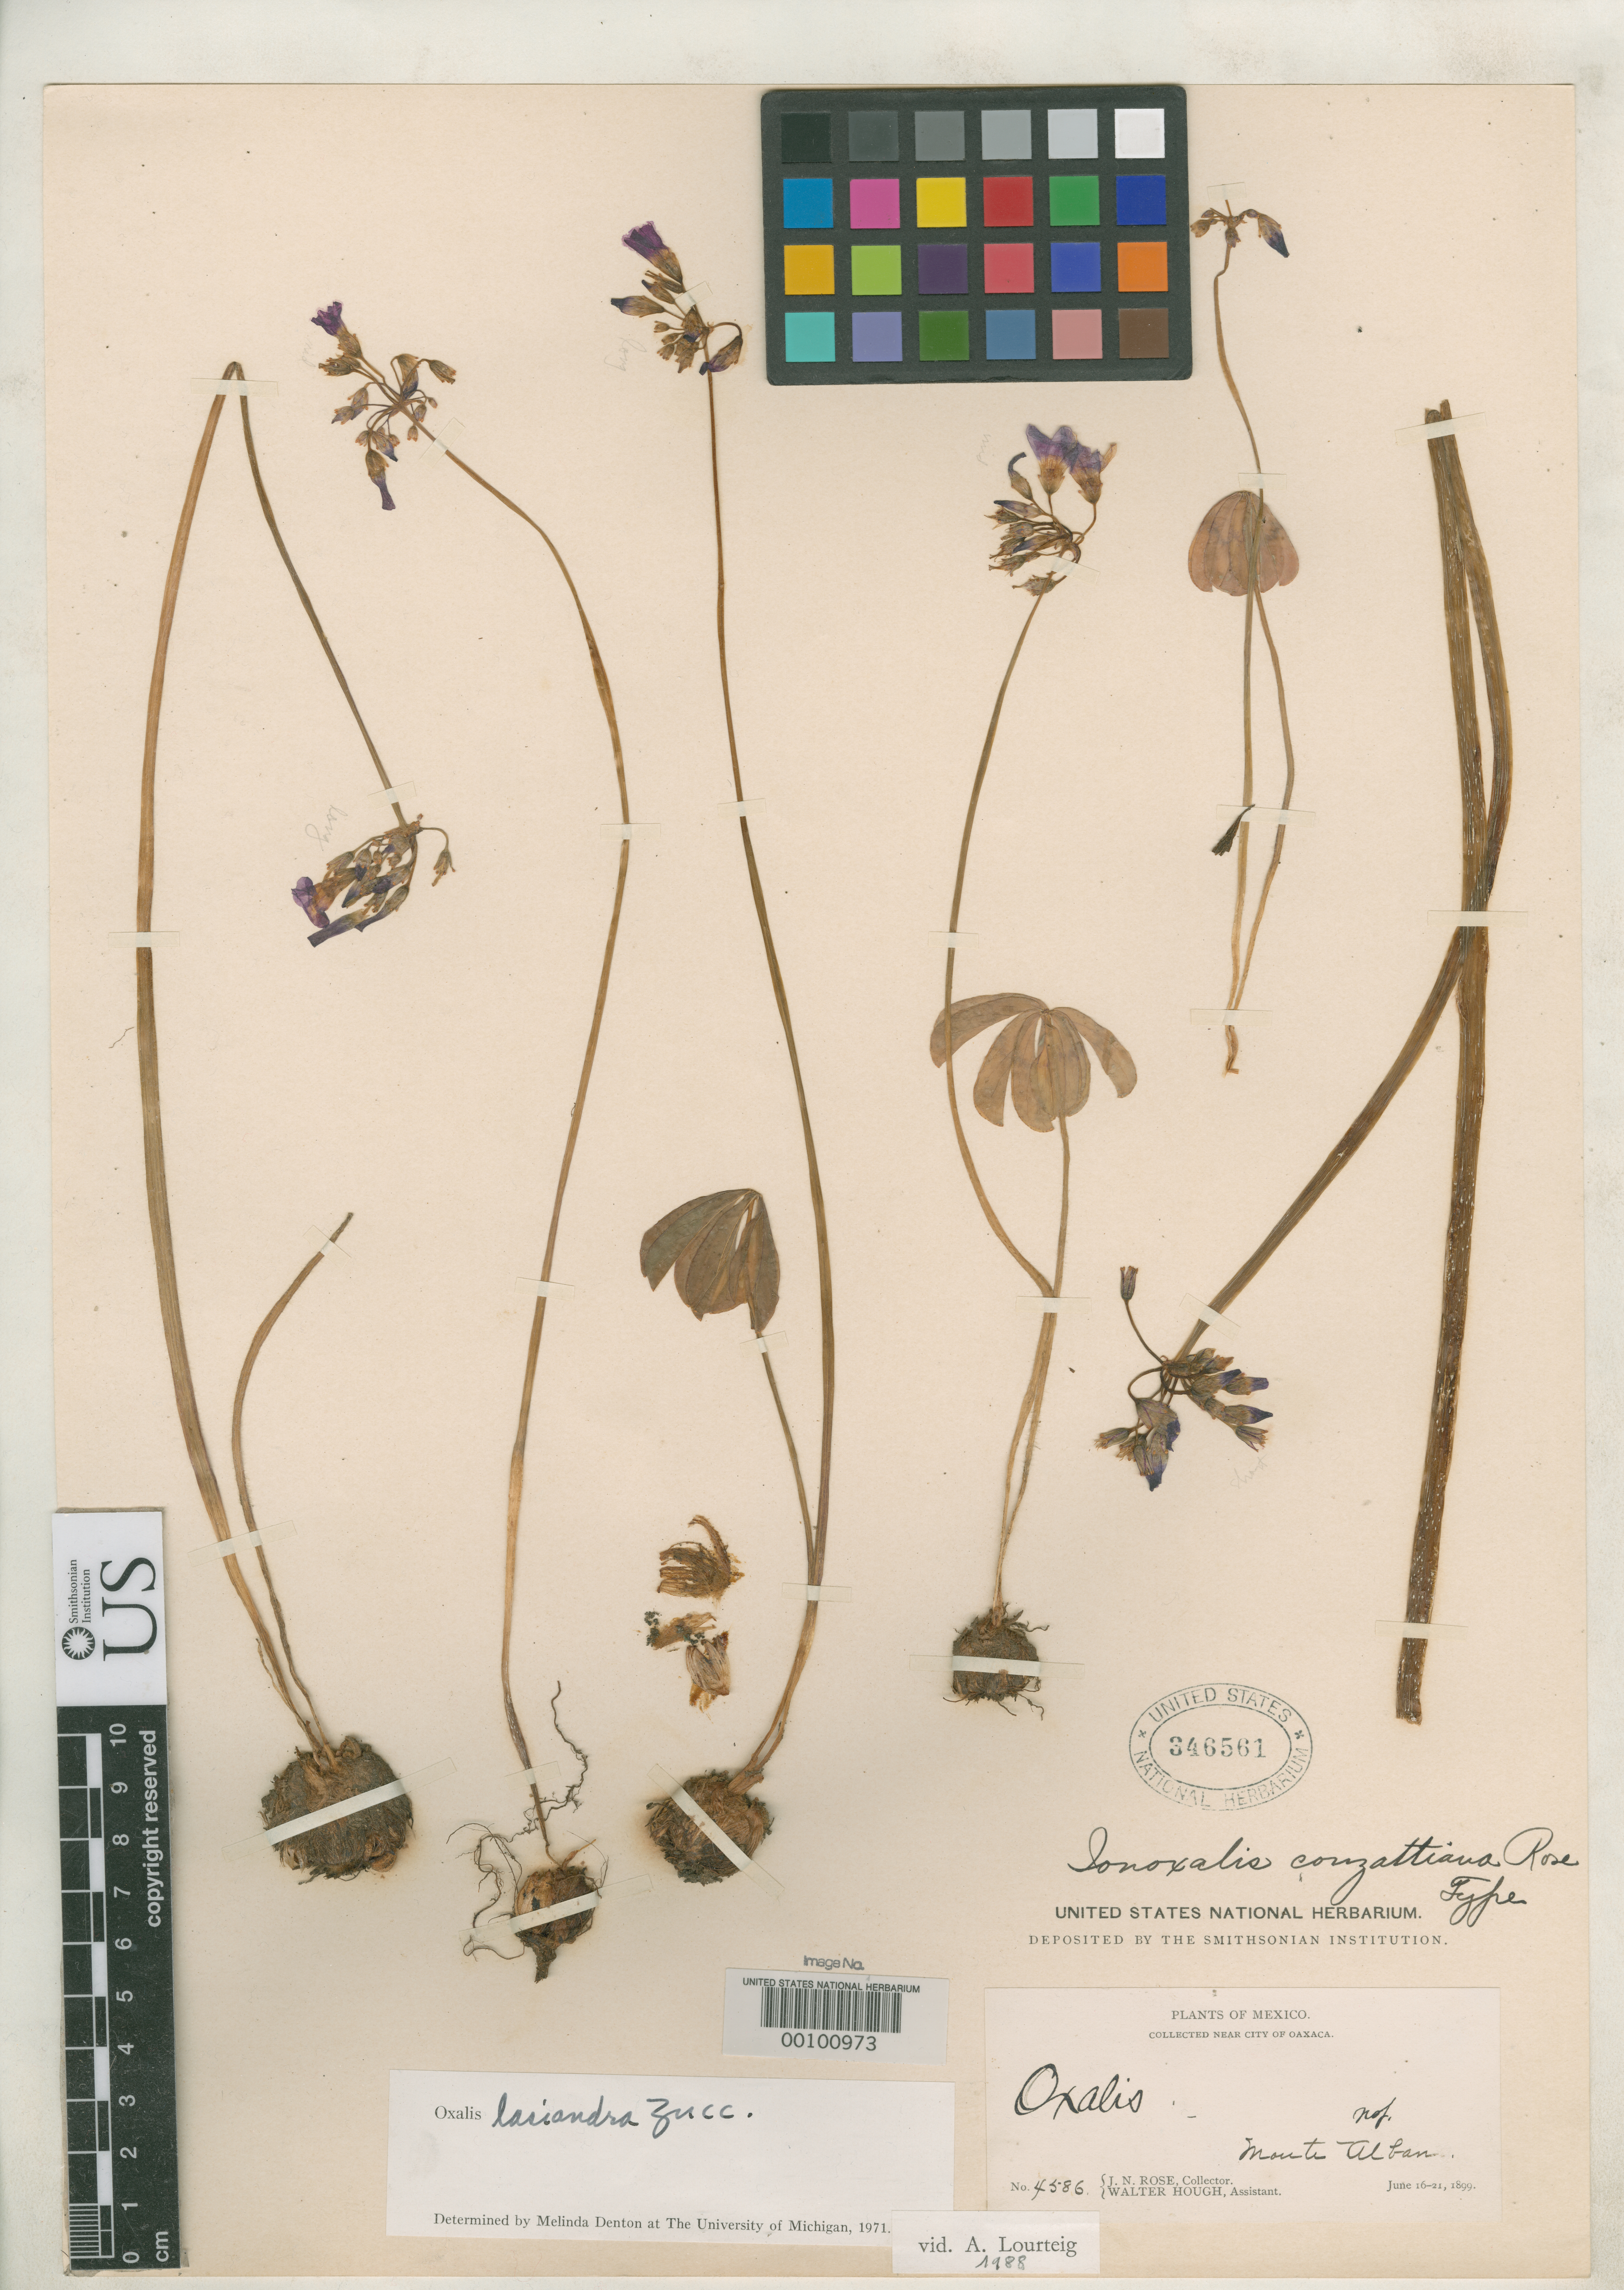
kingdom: Plantae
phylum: Tracheophyta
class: Magnoliopsida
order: Oxalidales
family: Oxalidaceae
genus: Ionoxalis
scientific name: Ionoxalis conzattiana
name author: Rose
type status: Holotype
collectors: J. N. Rose & W. Hough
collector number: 4586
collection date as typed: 16 Jun 1899 to 21 Jun 1899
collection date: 1899-06-16/1899-06-21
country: Mexico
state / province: Oaxaca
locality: Mt. Alban, near Oaxaca City.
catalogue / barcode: US 346561